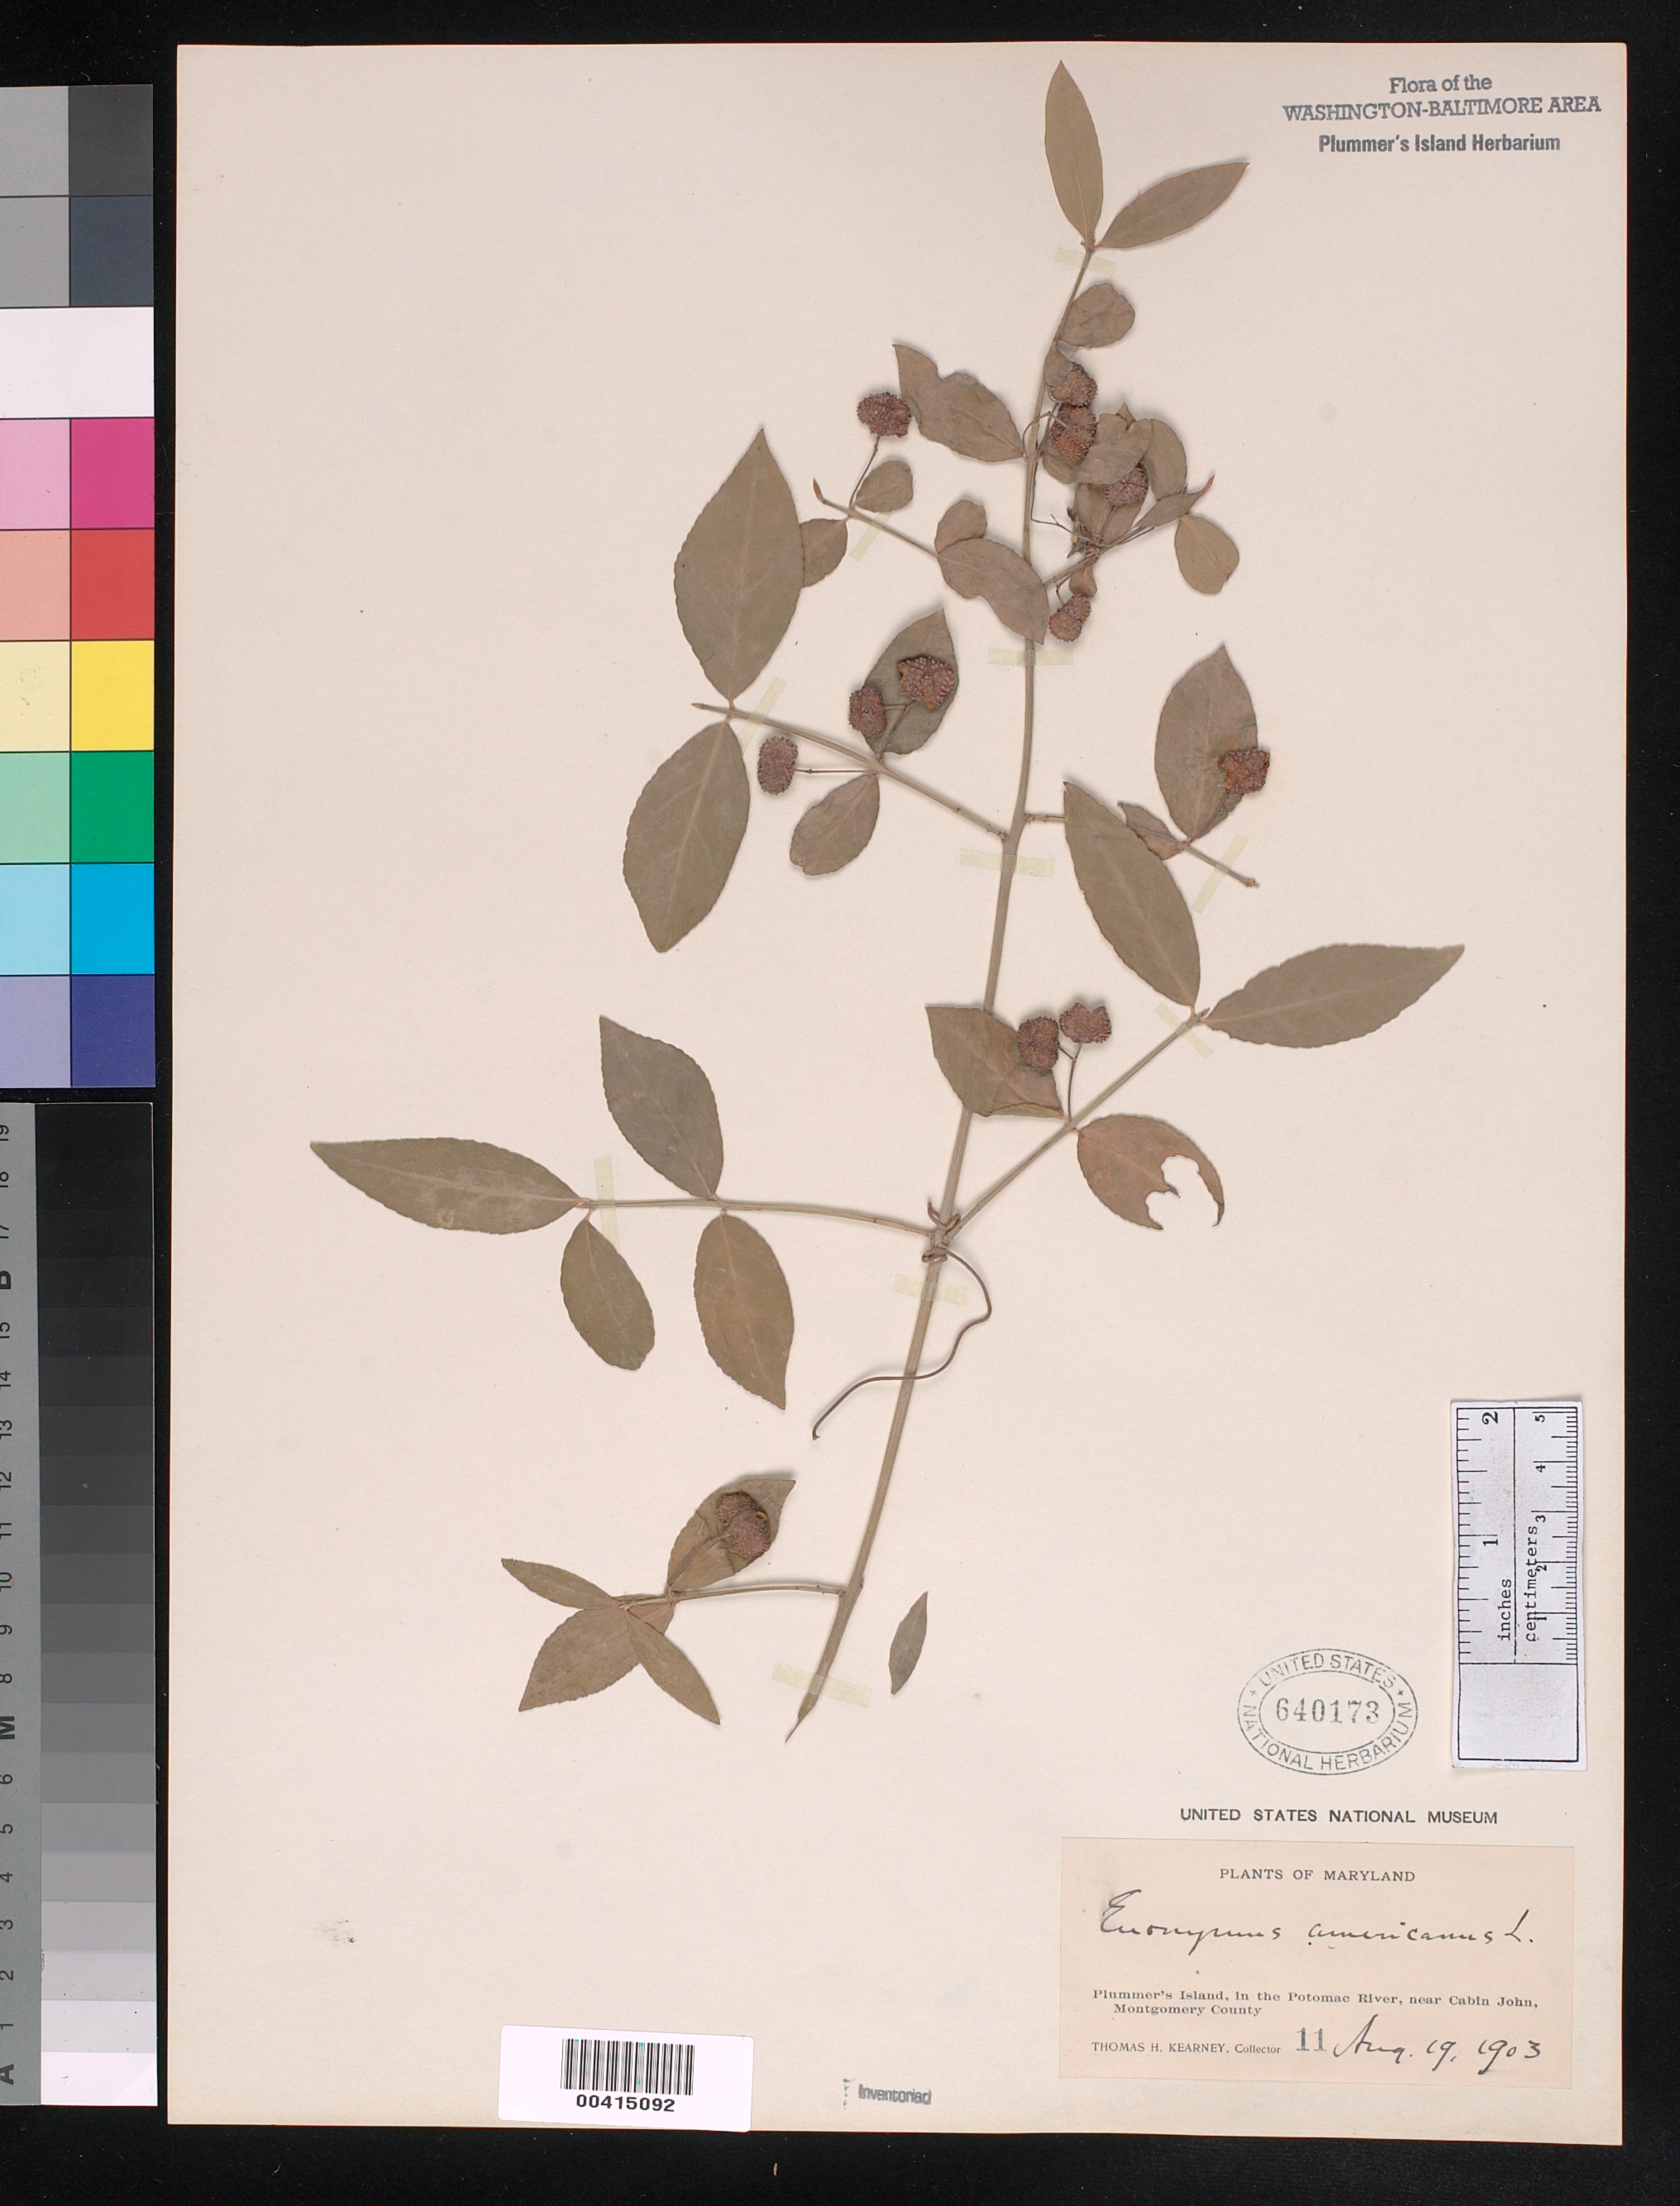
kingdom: Plantae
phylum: Tracheophyta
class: Magnoliopsida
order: Celastrales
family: Celastraceae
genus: Euonymus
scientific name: Euonymus americanus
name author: L.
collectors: T. H. Kearney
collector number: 11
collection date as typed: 19 Aug 1903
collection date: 1903-08-19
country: United States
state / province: Maryland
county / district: Montgomery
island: Plummers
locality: Plummer's Island C. & O. Canal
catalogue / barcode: US 640173